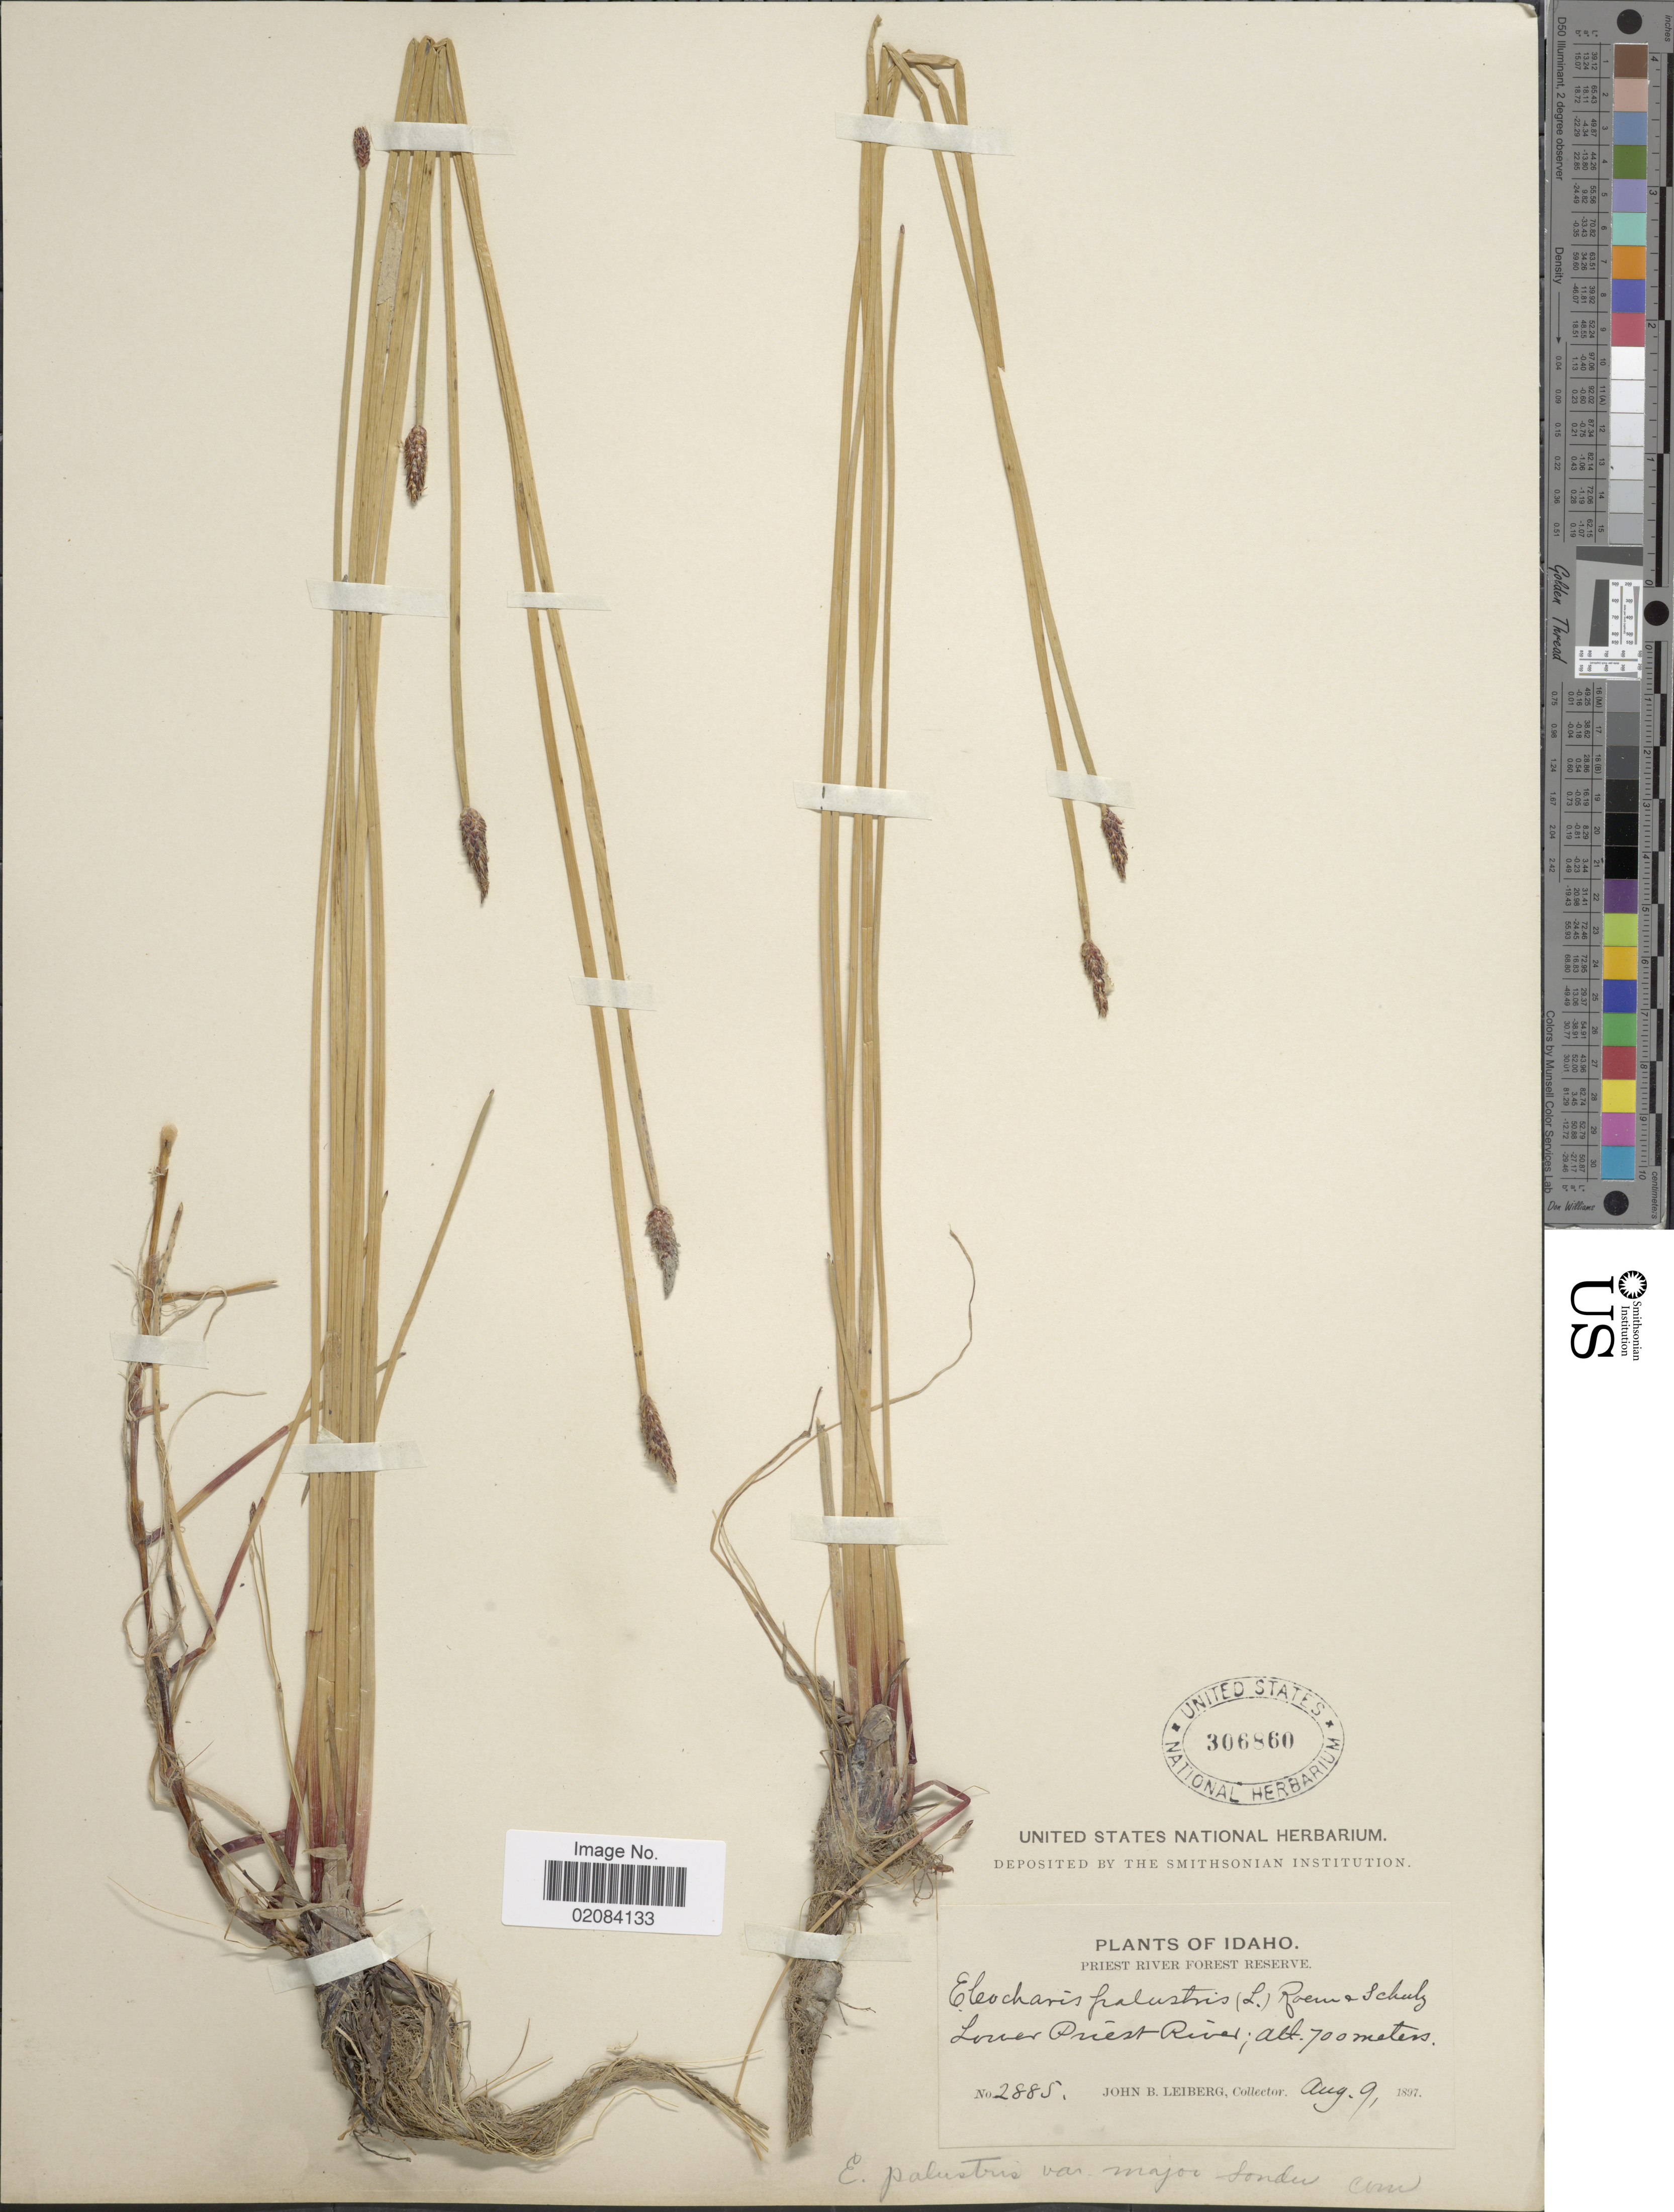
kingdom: Plantae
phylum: Tracheophyta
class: Liliopsida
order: Poales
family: Cyperaceae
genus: Eleocharis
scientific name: Eleocharis palustris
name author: (L.) Roem. & Schult.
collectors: J. B. Leiberg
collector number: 2885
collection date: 1897-08-09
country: United States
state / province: Idaho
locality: Preiest River Forest Reserve. Lower Priest River.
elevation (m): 700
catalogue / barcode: US 306860